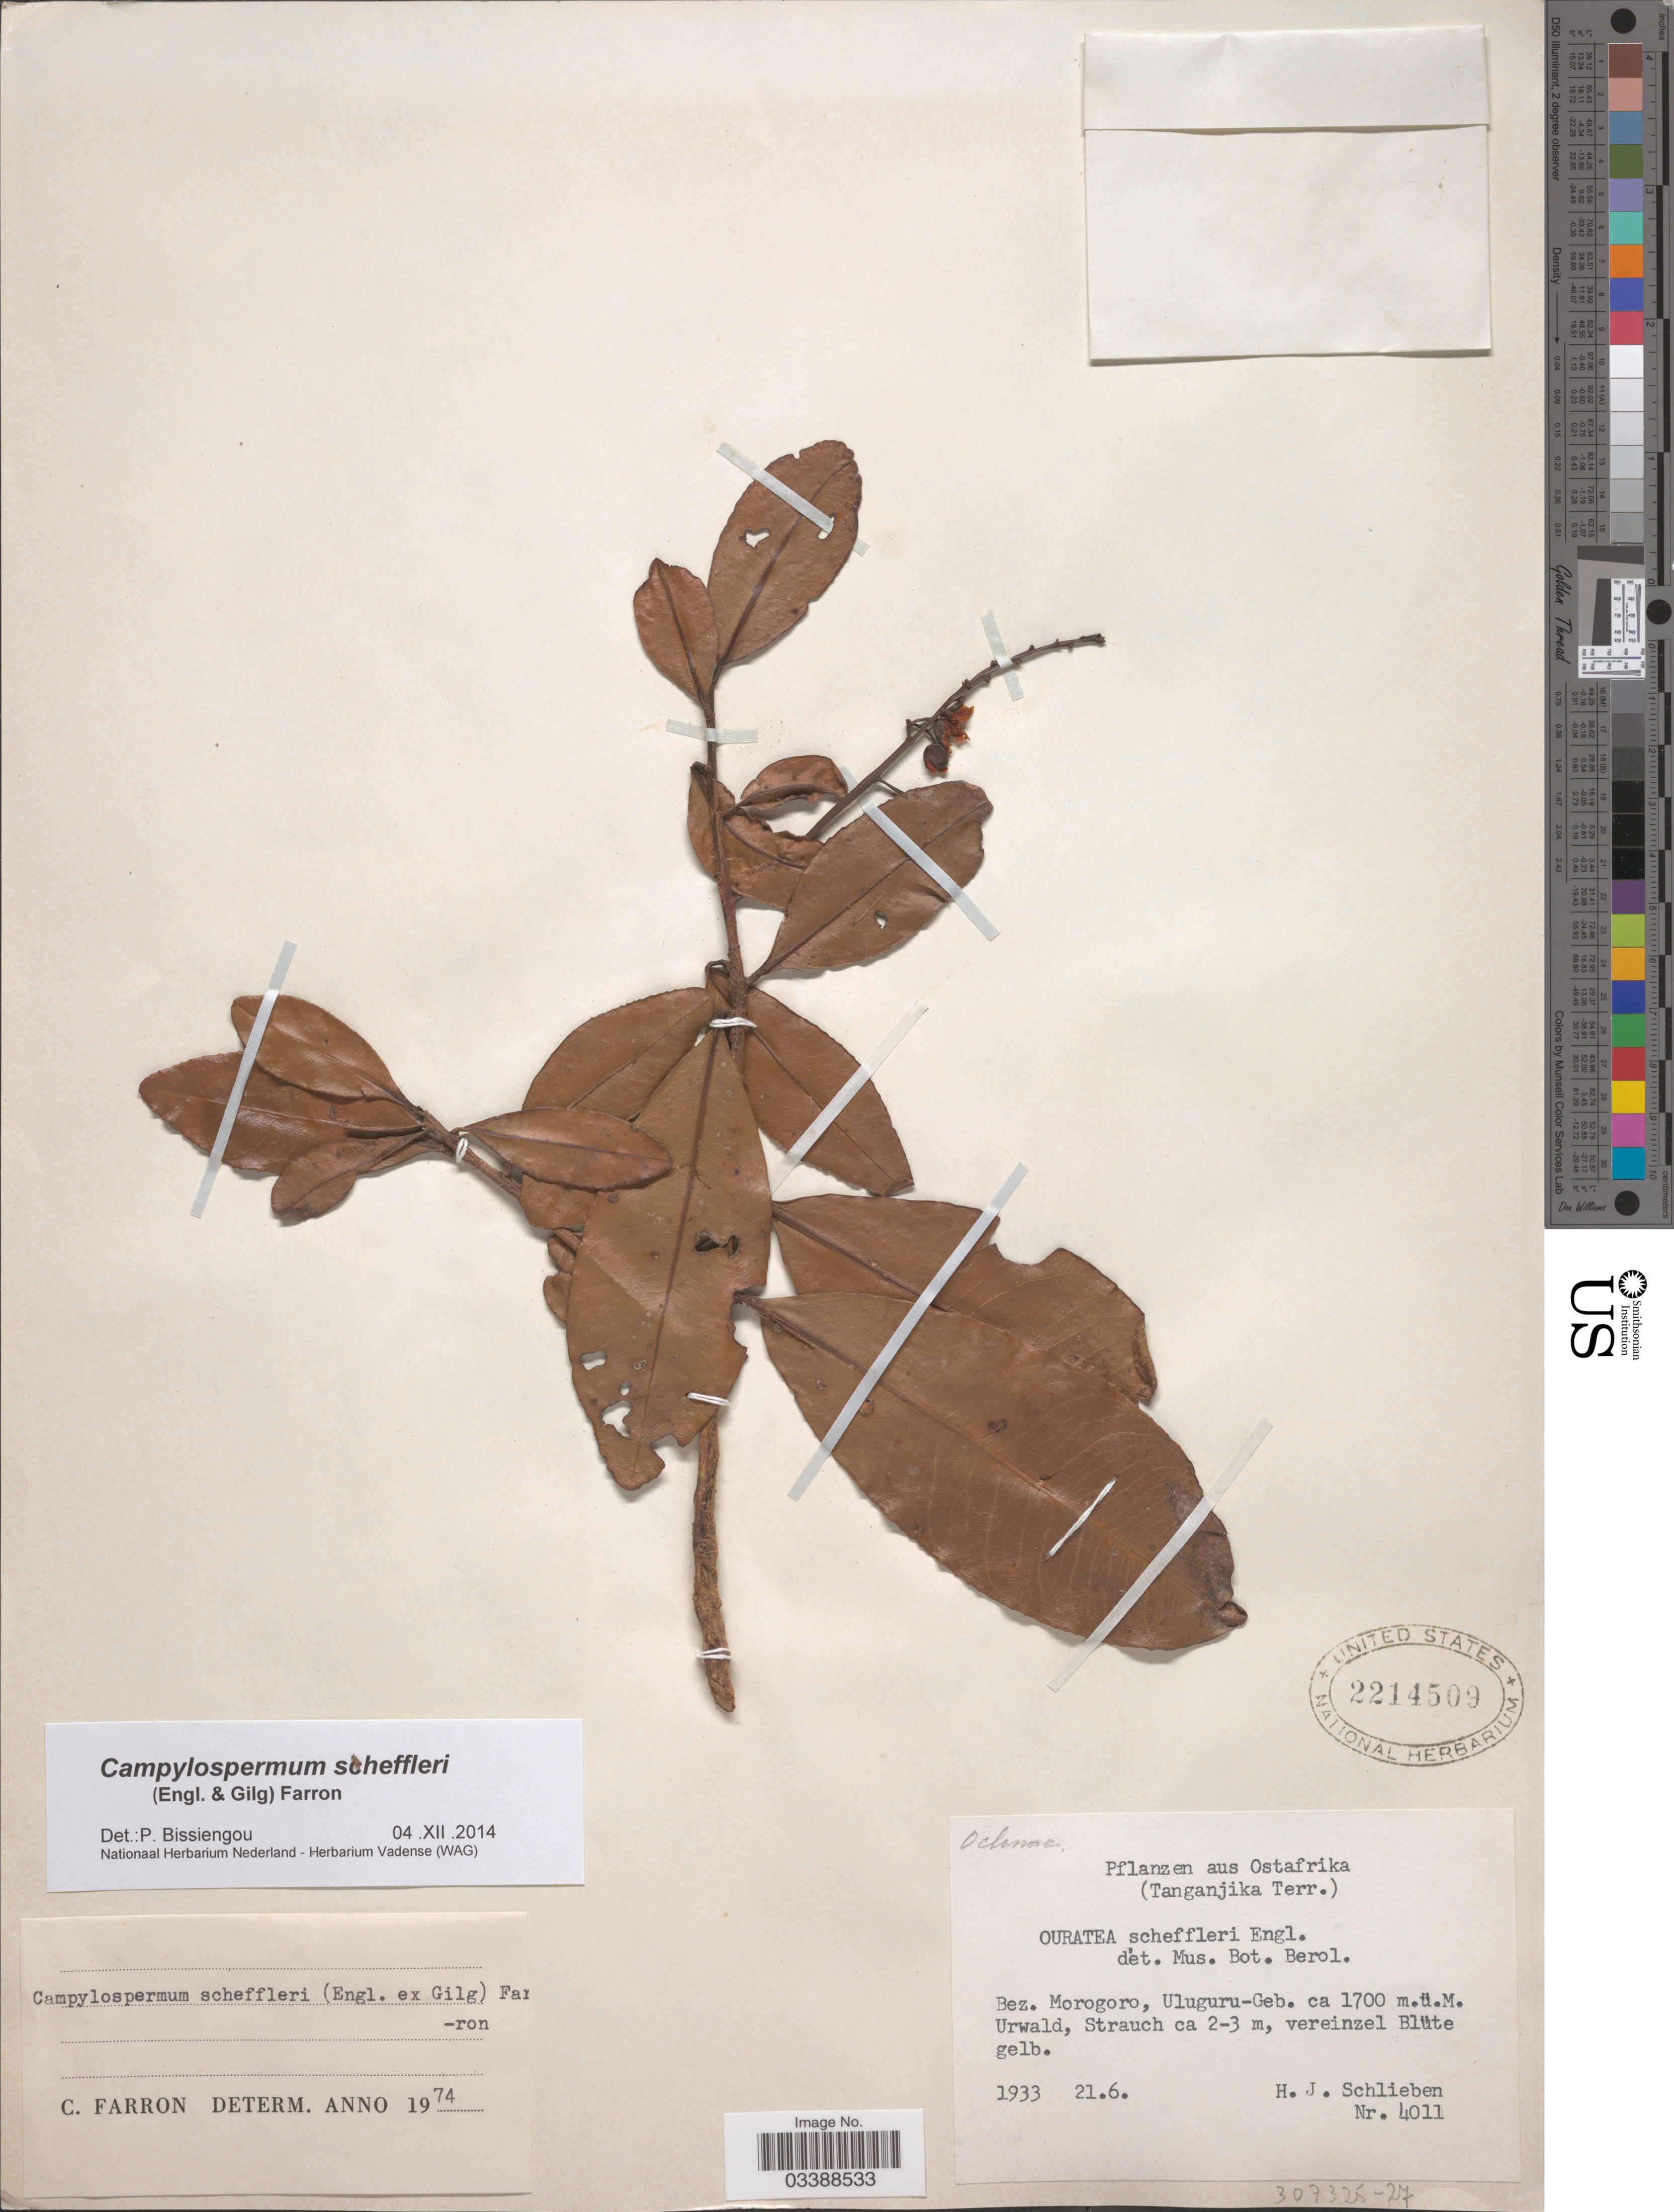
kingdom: Plantae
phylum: Tracheophyta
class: Magnoliopsida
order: Malpighiales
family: Ochnaceae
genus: Campylospermum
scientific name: Campylospermum scheffleri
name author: (Engl. & Gilg) Farron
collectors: H. J. Schlieben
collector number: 4011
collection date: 1933-06-21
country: Tanzania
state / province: Morogoro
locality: Ostafrika (Tanganjika Terr.) Bez. Morogoro, Uluguru-Geb.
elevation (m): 1700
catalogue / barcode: US 2214509